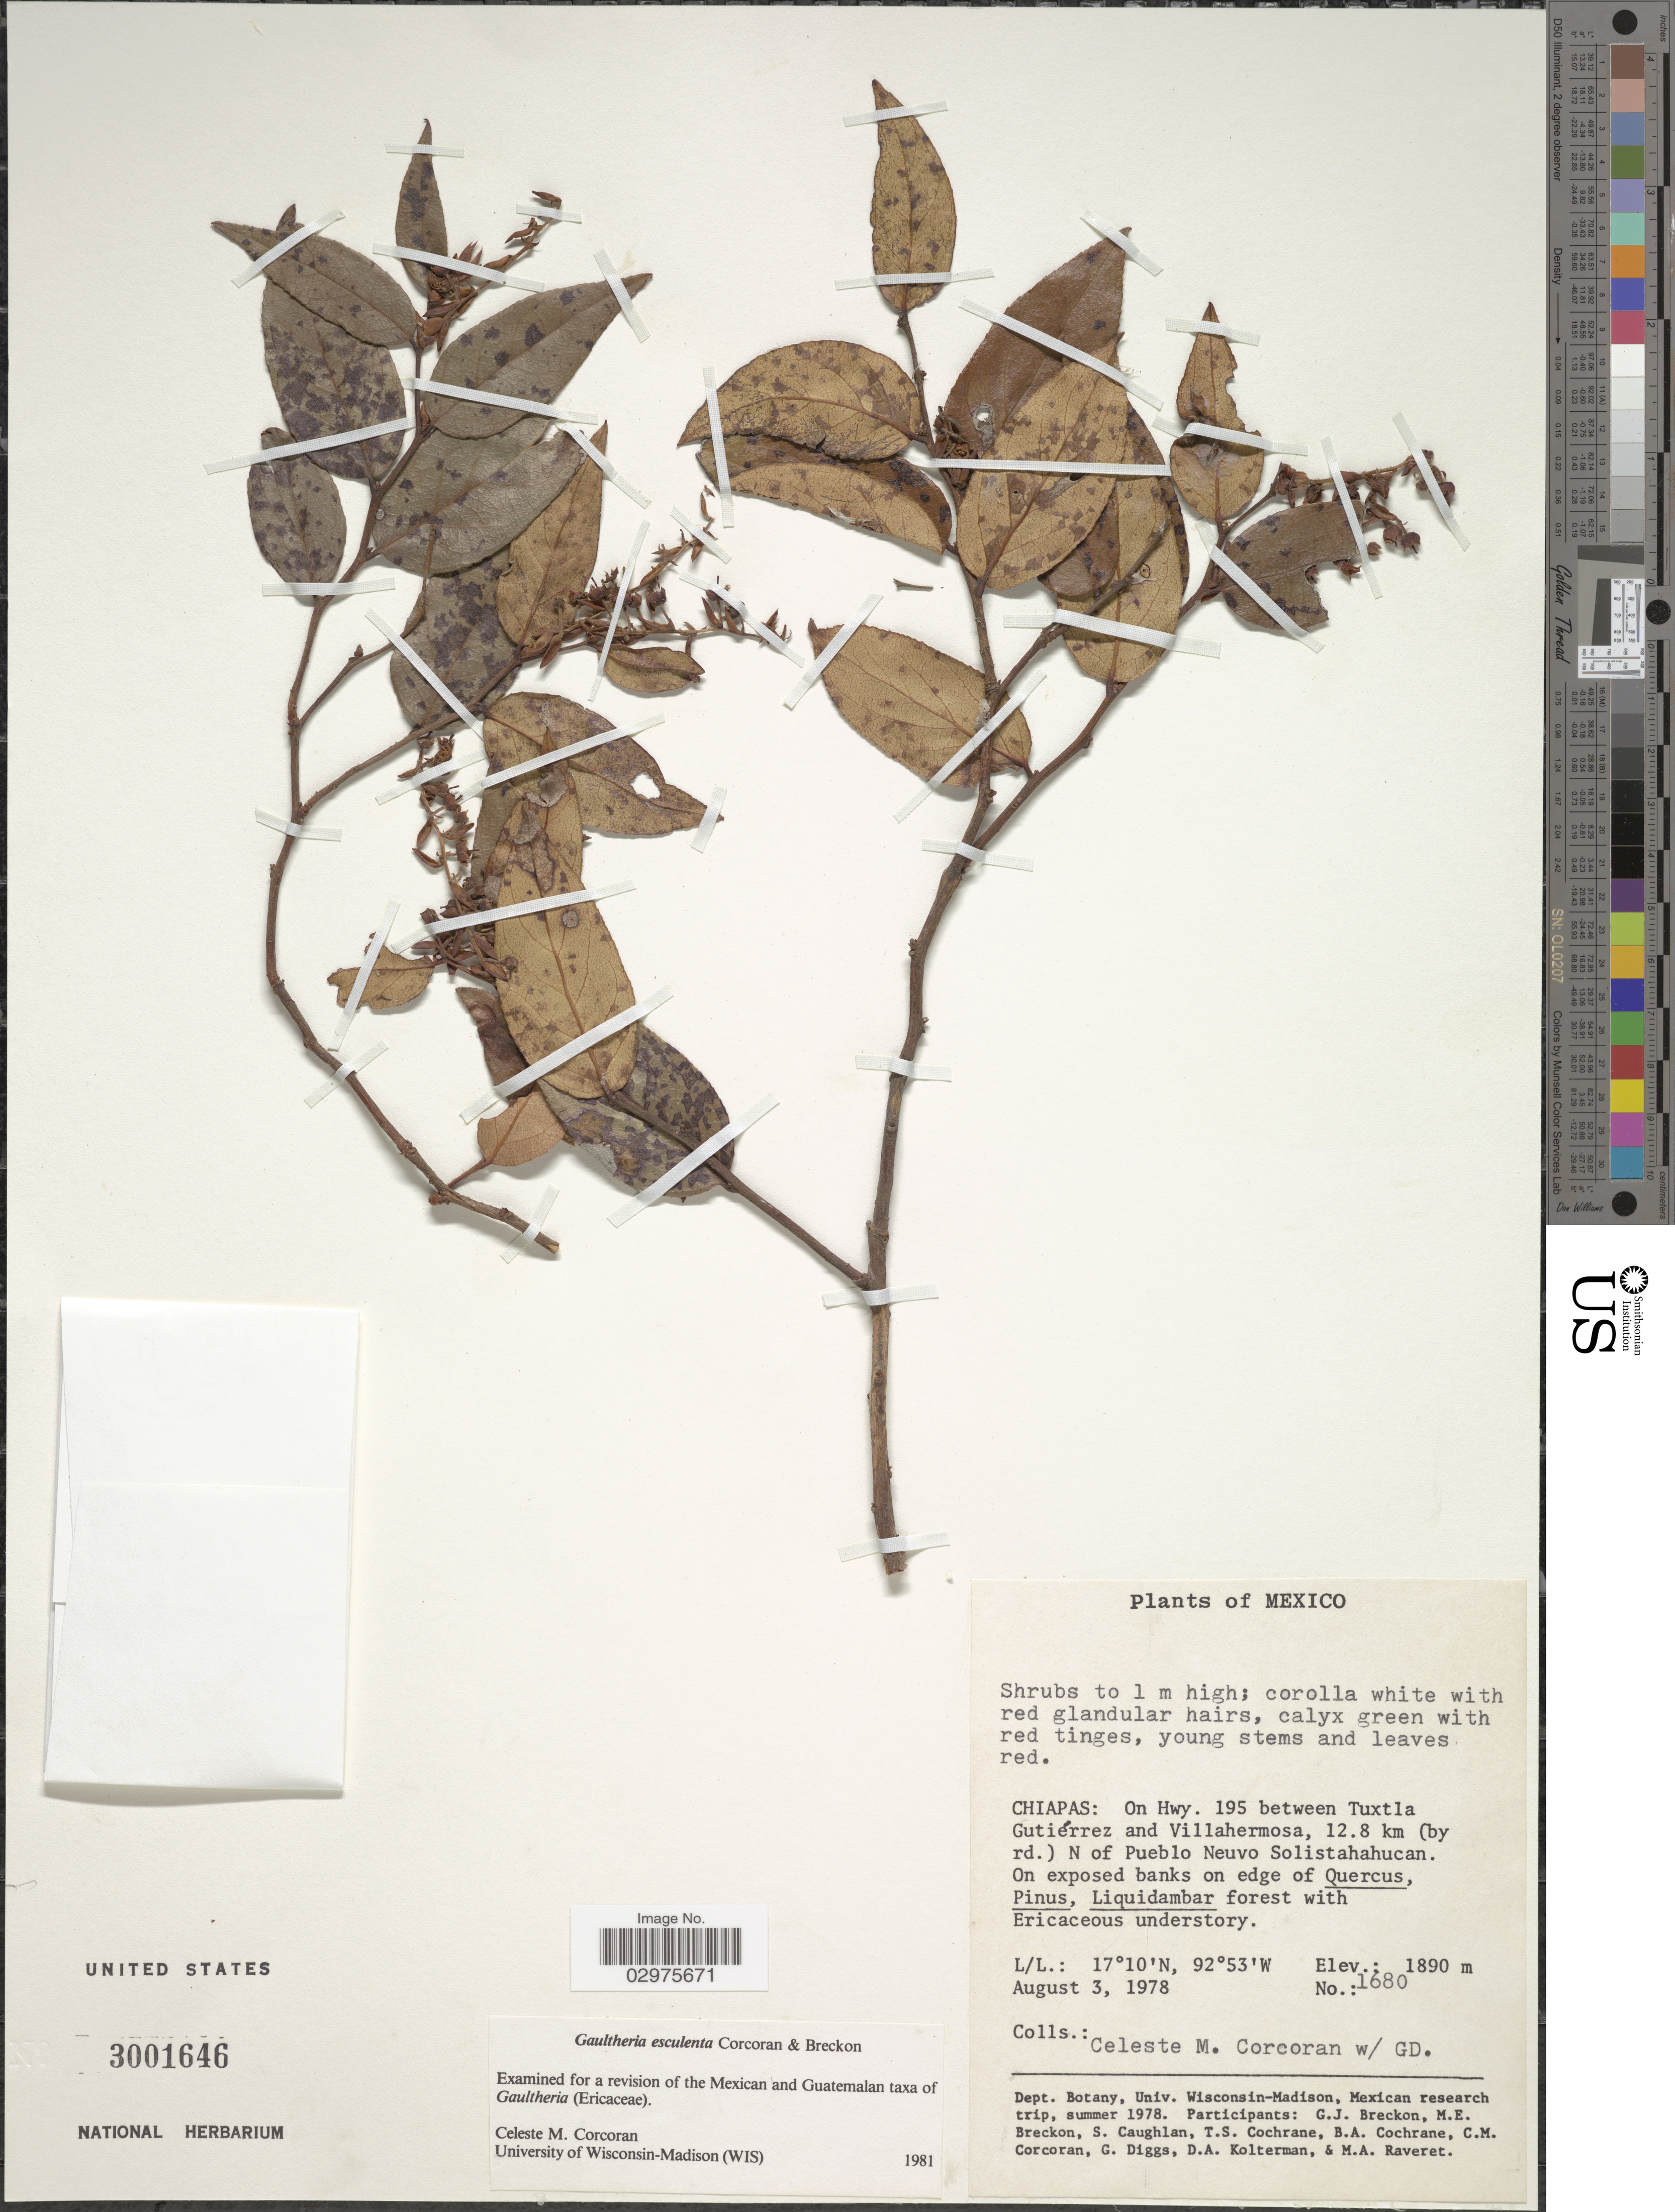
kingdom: Plantae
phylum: Tracheophyta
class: Magnoliopsida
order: Ericales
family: Ericaceae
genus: Gaultheria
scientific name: Gaultheria esculenta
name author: Corcoran & Breckon ex Luteyn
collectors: C. Corcoran, G. Diggs, G. Breckon, M. E. Breckon & et al.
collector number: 1680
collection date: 1978-08-03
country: Mexico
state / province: Chiapas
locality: On Hwy. 195 between Tuxtla Gutiérrez and Villahrmosa, 12.8 km (by rd.) N of Pueblo Neuvo Solistahahucan.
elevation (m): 1890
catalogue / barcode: US 3001646